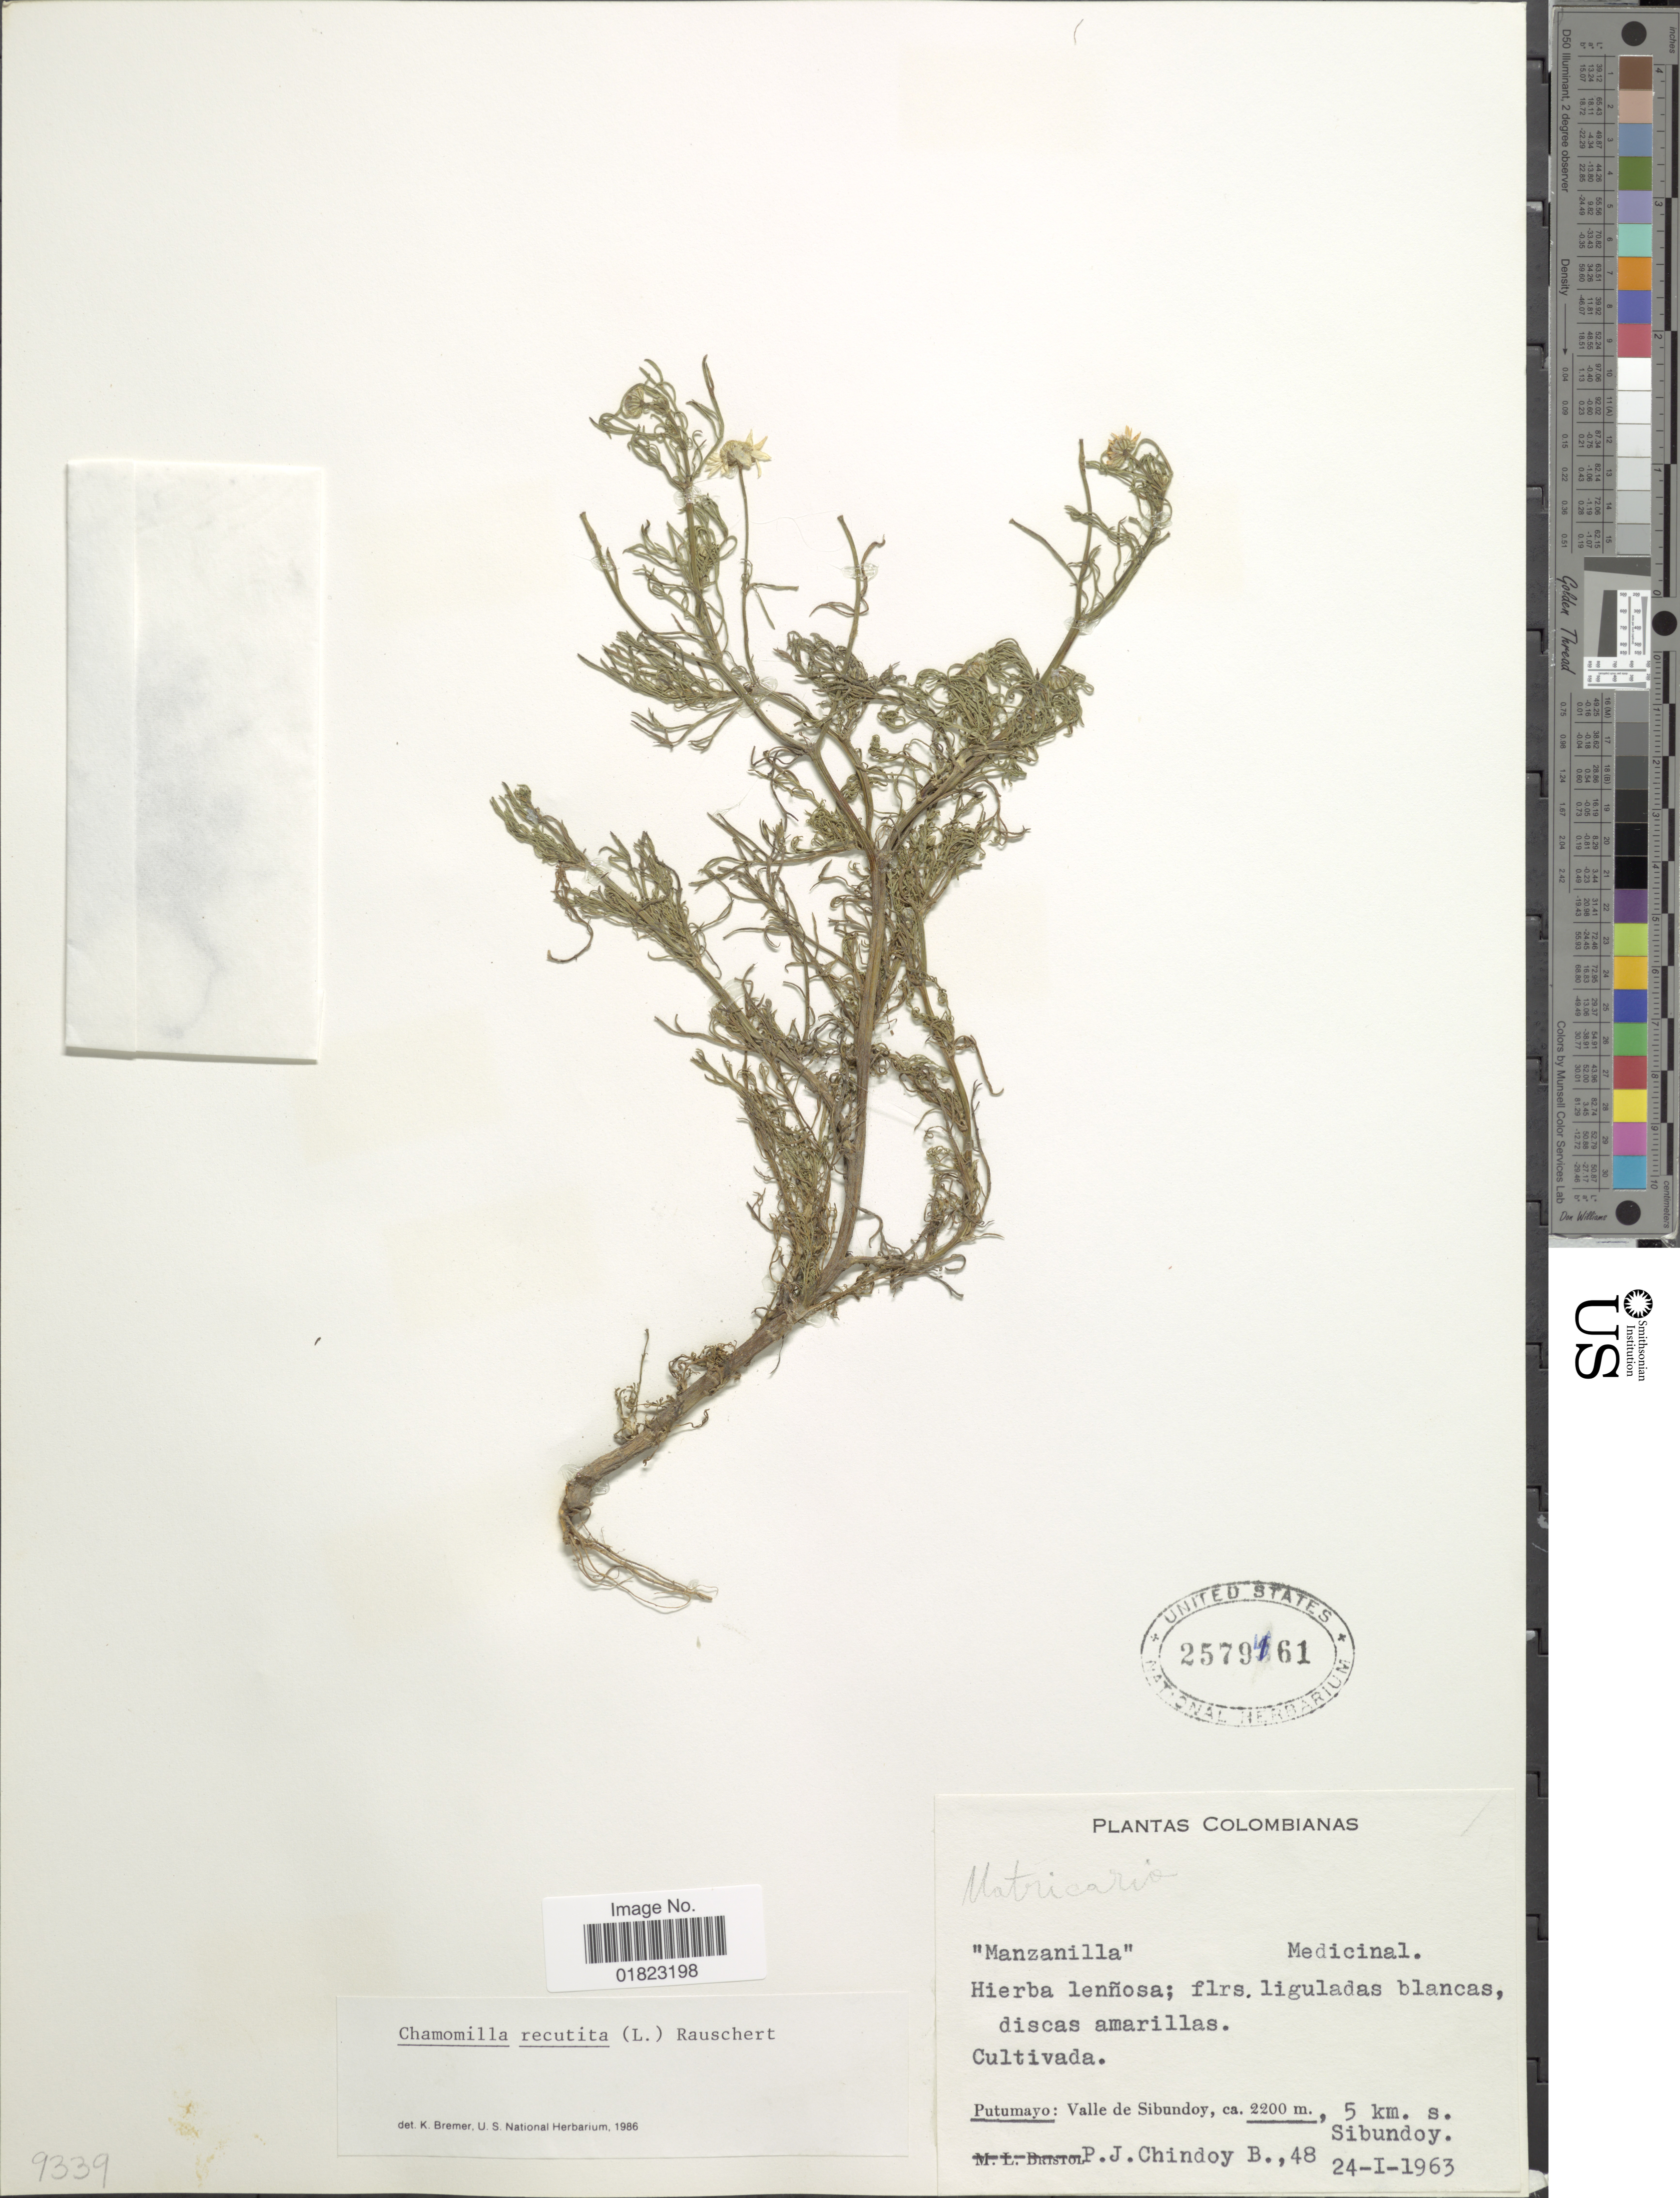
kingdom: Plantae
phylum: Tracheophyta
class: Magnoliopsida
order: Asterales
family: Asteraceae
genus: Matricaria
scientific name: Matricaria recutita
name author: L.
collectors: P. Chindoy B.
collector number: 48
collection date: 1963-01-24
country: Colombia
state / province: Putumayo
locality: Putumayo: Valle de Sibundoy. 5 km S. of Sibundoy.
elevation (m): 2200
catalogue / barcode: US 2579161